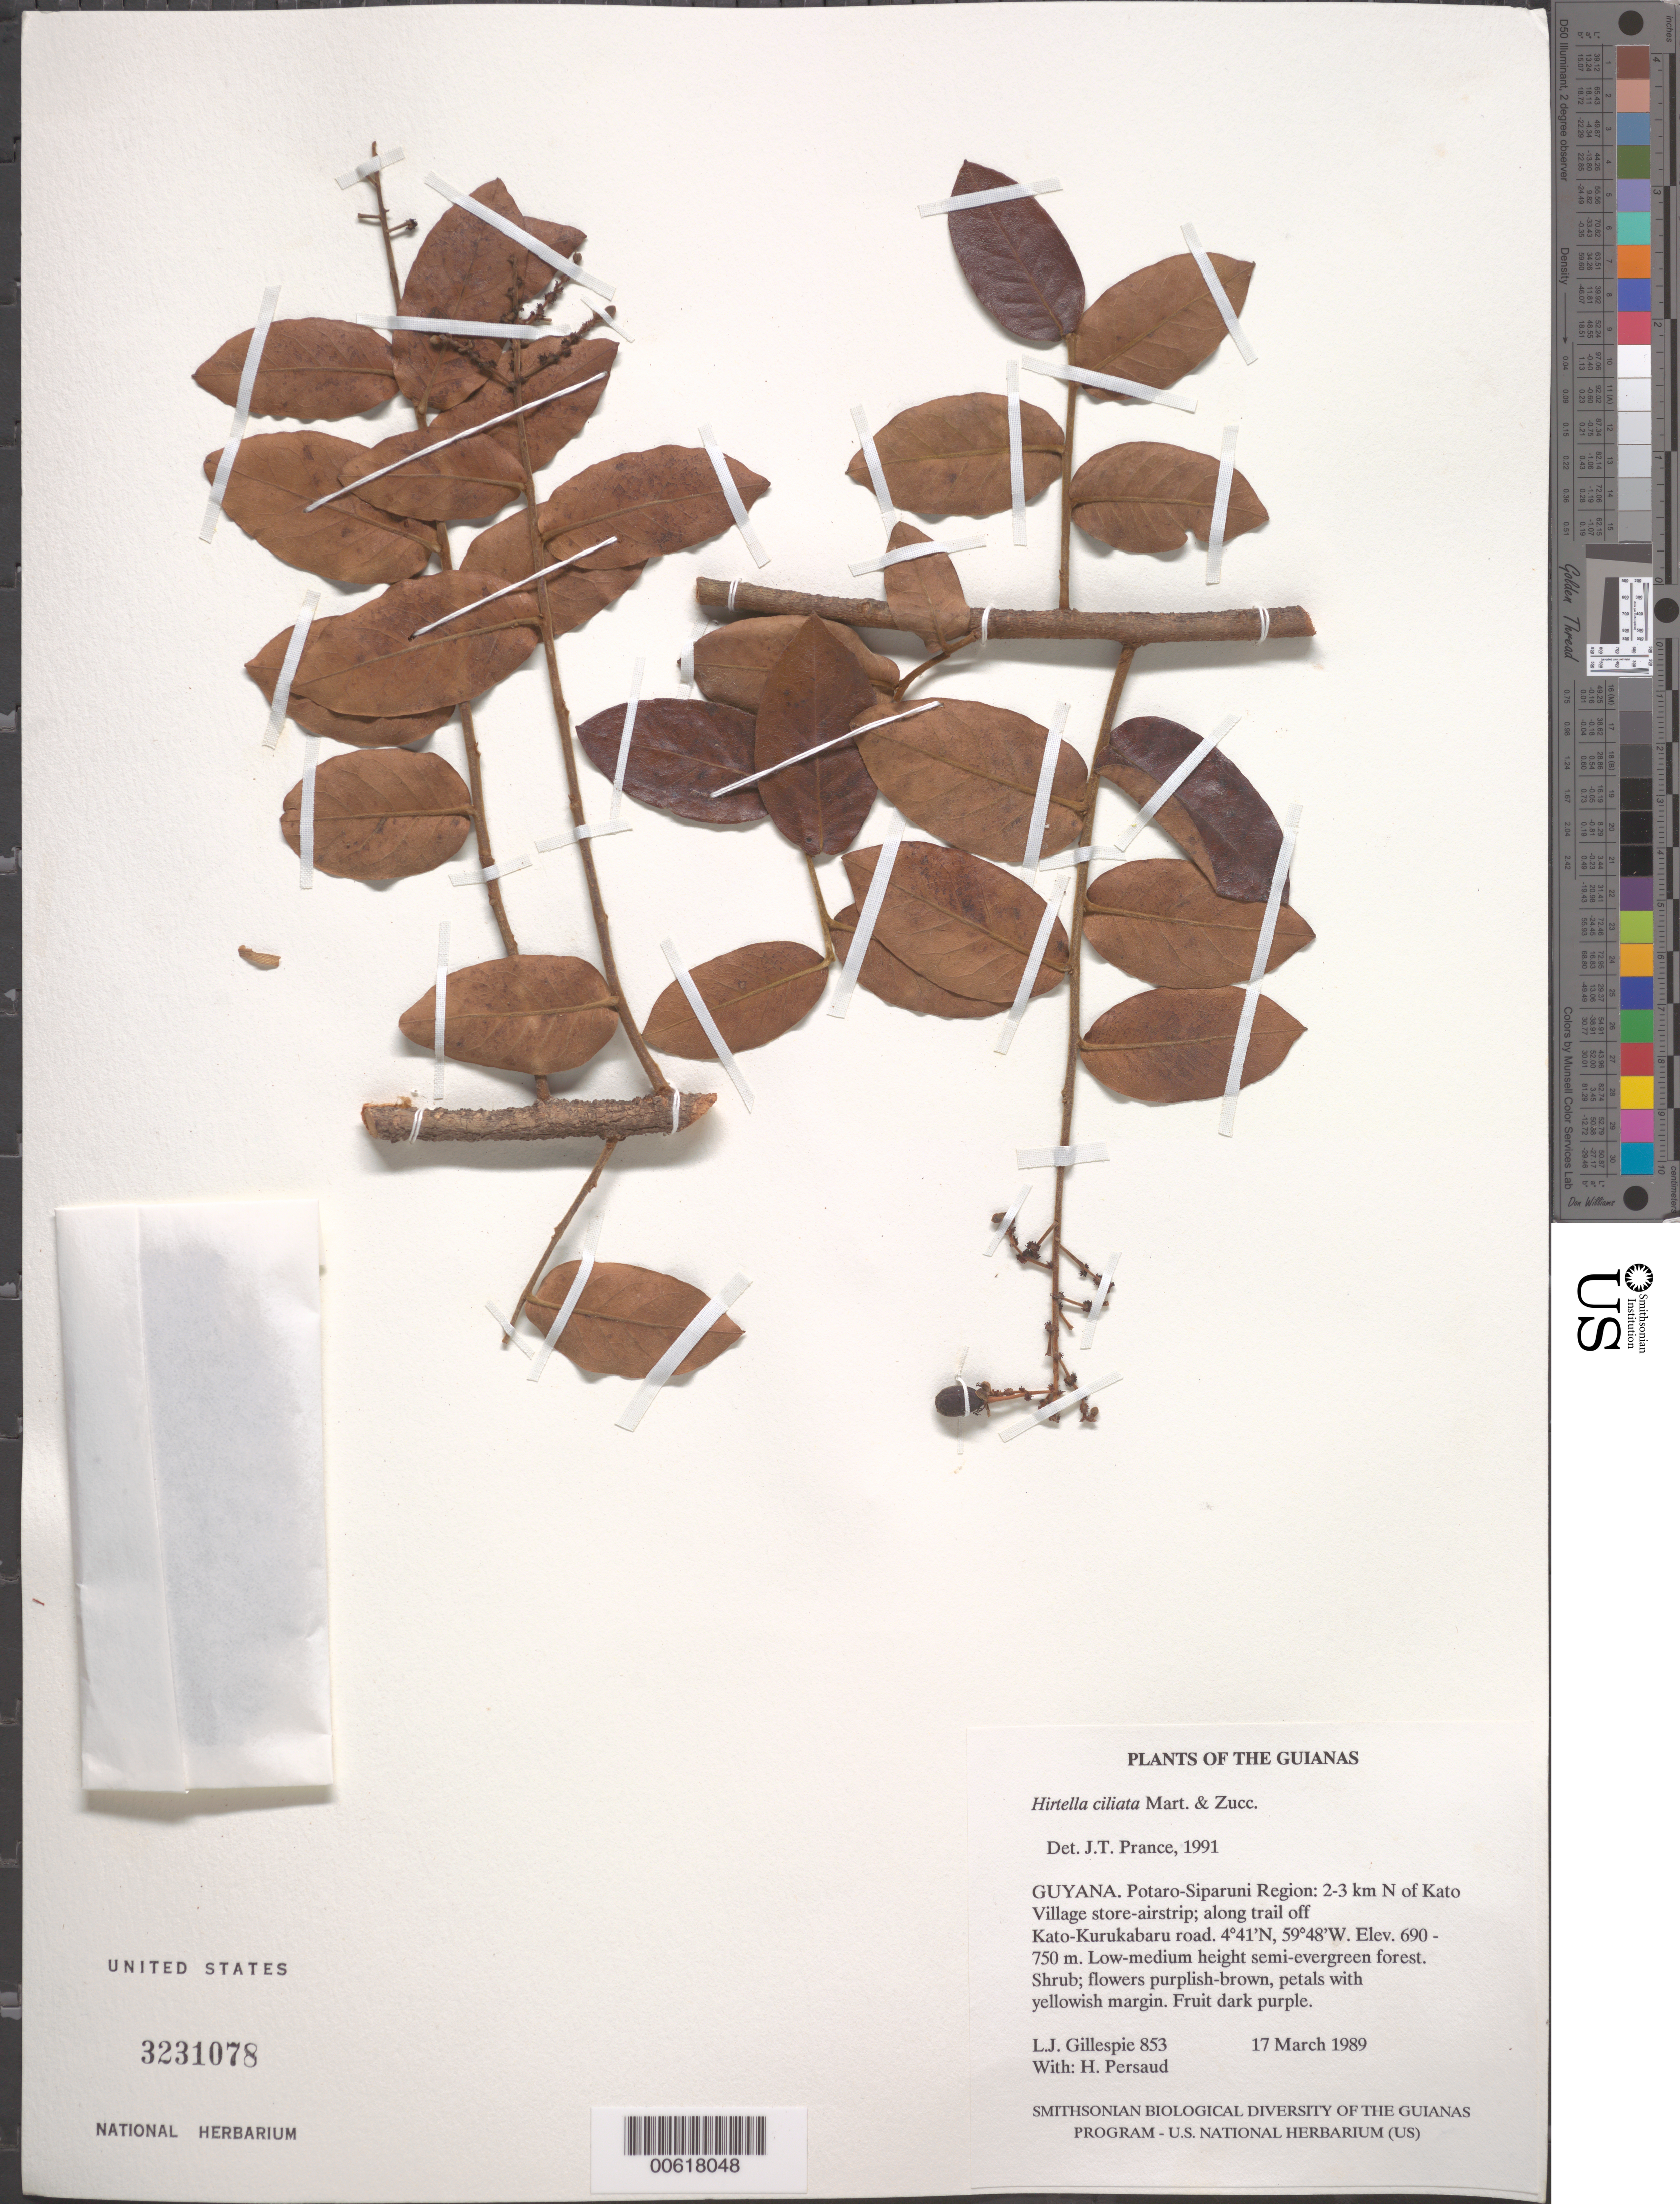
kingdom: Plantae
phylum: Tracheophyta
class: Magnoliopsida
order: Malpighiales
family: Chrysobalanaceae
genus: Hirtella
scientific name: Hirtella ciliata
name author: Mart. & Zucc.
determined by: Prance, G. T.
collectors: L. J. Gillespie & H. Persaud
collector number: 853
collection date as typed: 18 March 1989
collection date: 1989-03-18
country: Guyana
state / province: Potaro-Siparuni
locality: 1-2 km N of Kato Village store-airstrip; along trail off Kato-Kurukabaru road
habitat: Low-medium height semi-evergreen forest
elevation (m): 690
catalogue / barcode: US 3231078